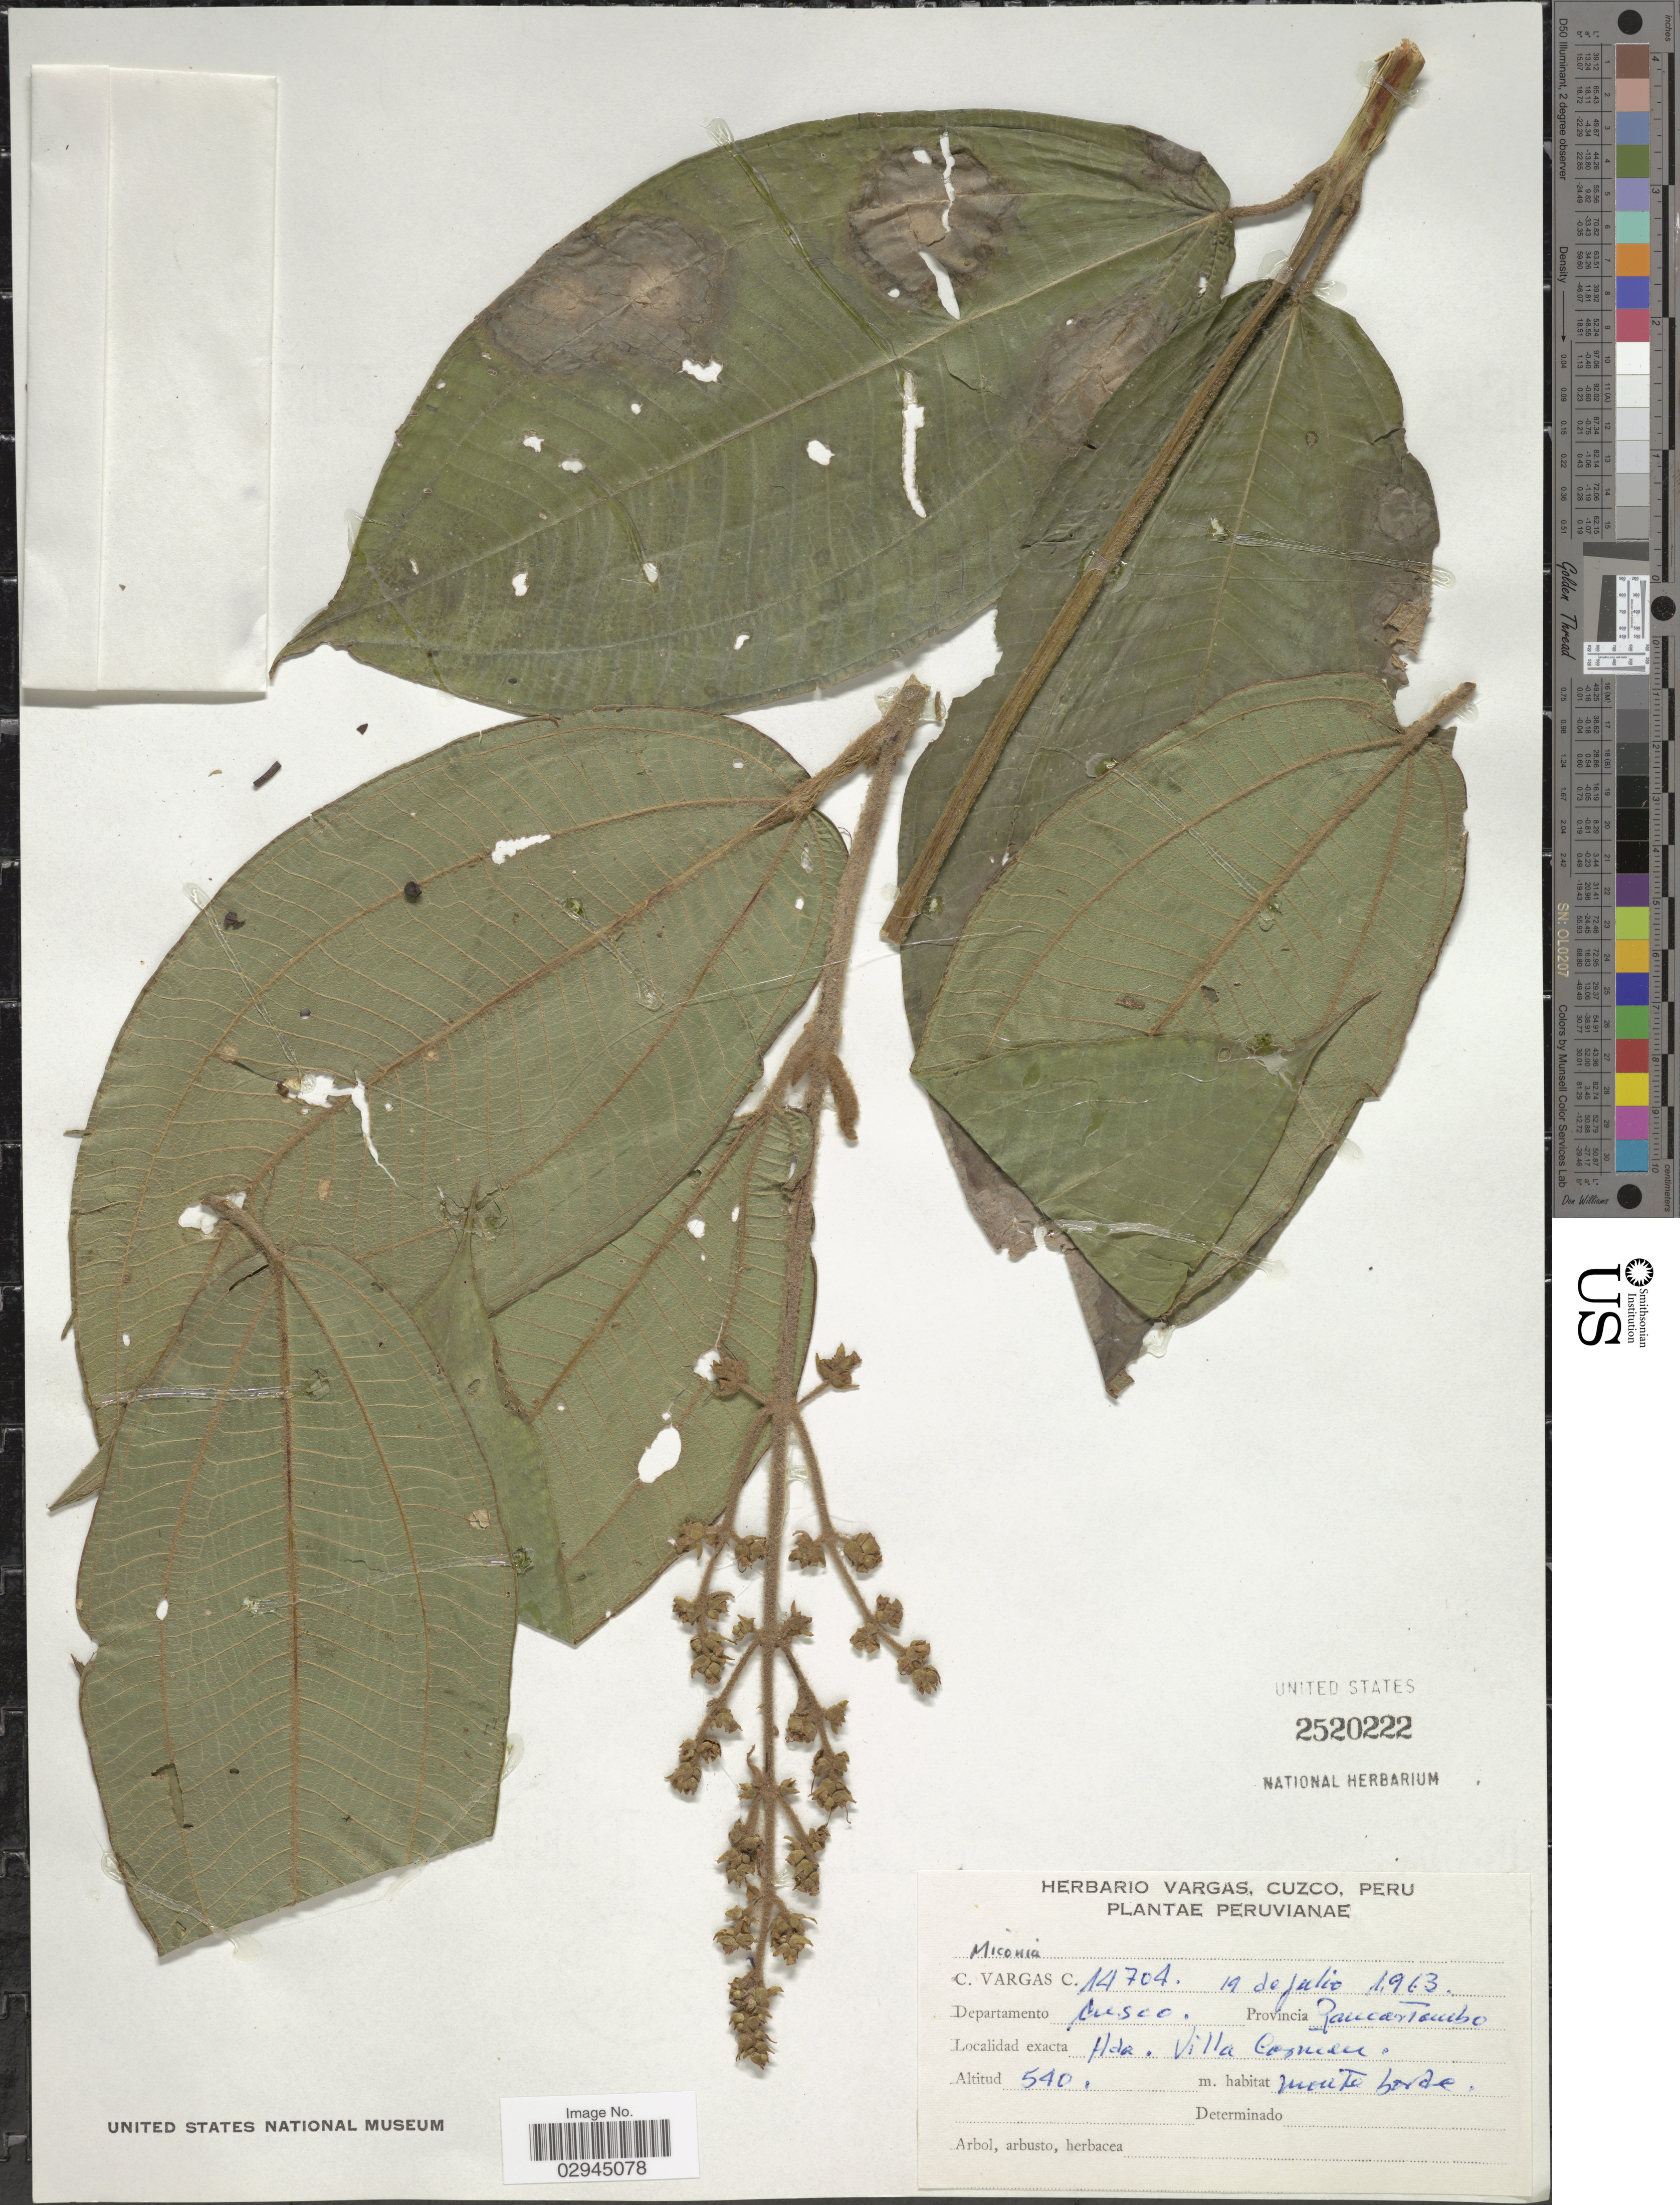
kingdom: Plantae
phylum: Tracheophyta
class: Magnoliopsida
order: Myrtales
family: Melastomataceae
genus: Miconia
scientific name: Miconia sp.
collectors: C. Vargas Calderón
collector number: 14704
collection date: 1963-07-19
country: Peru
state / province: Cusco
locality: Departamento Cusco. Provincia Paucartambo. Hda. Villa Carmen.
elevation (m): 540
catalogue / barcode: US 2520222